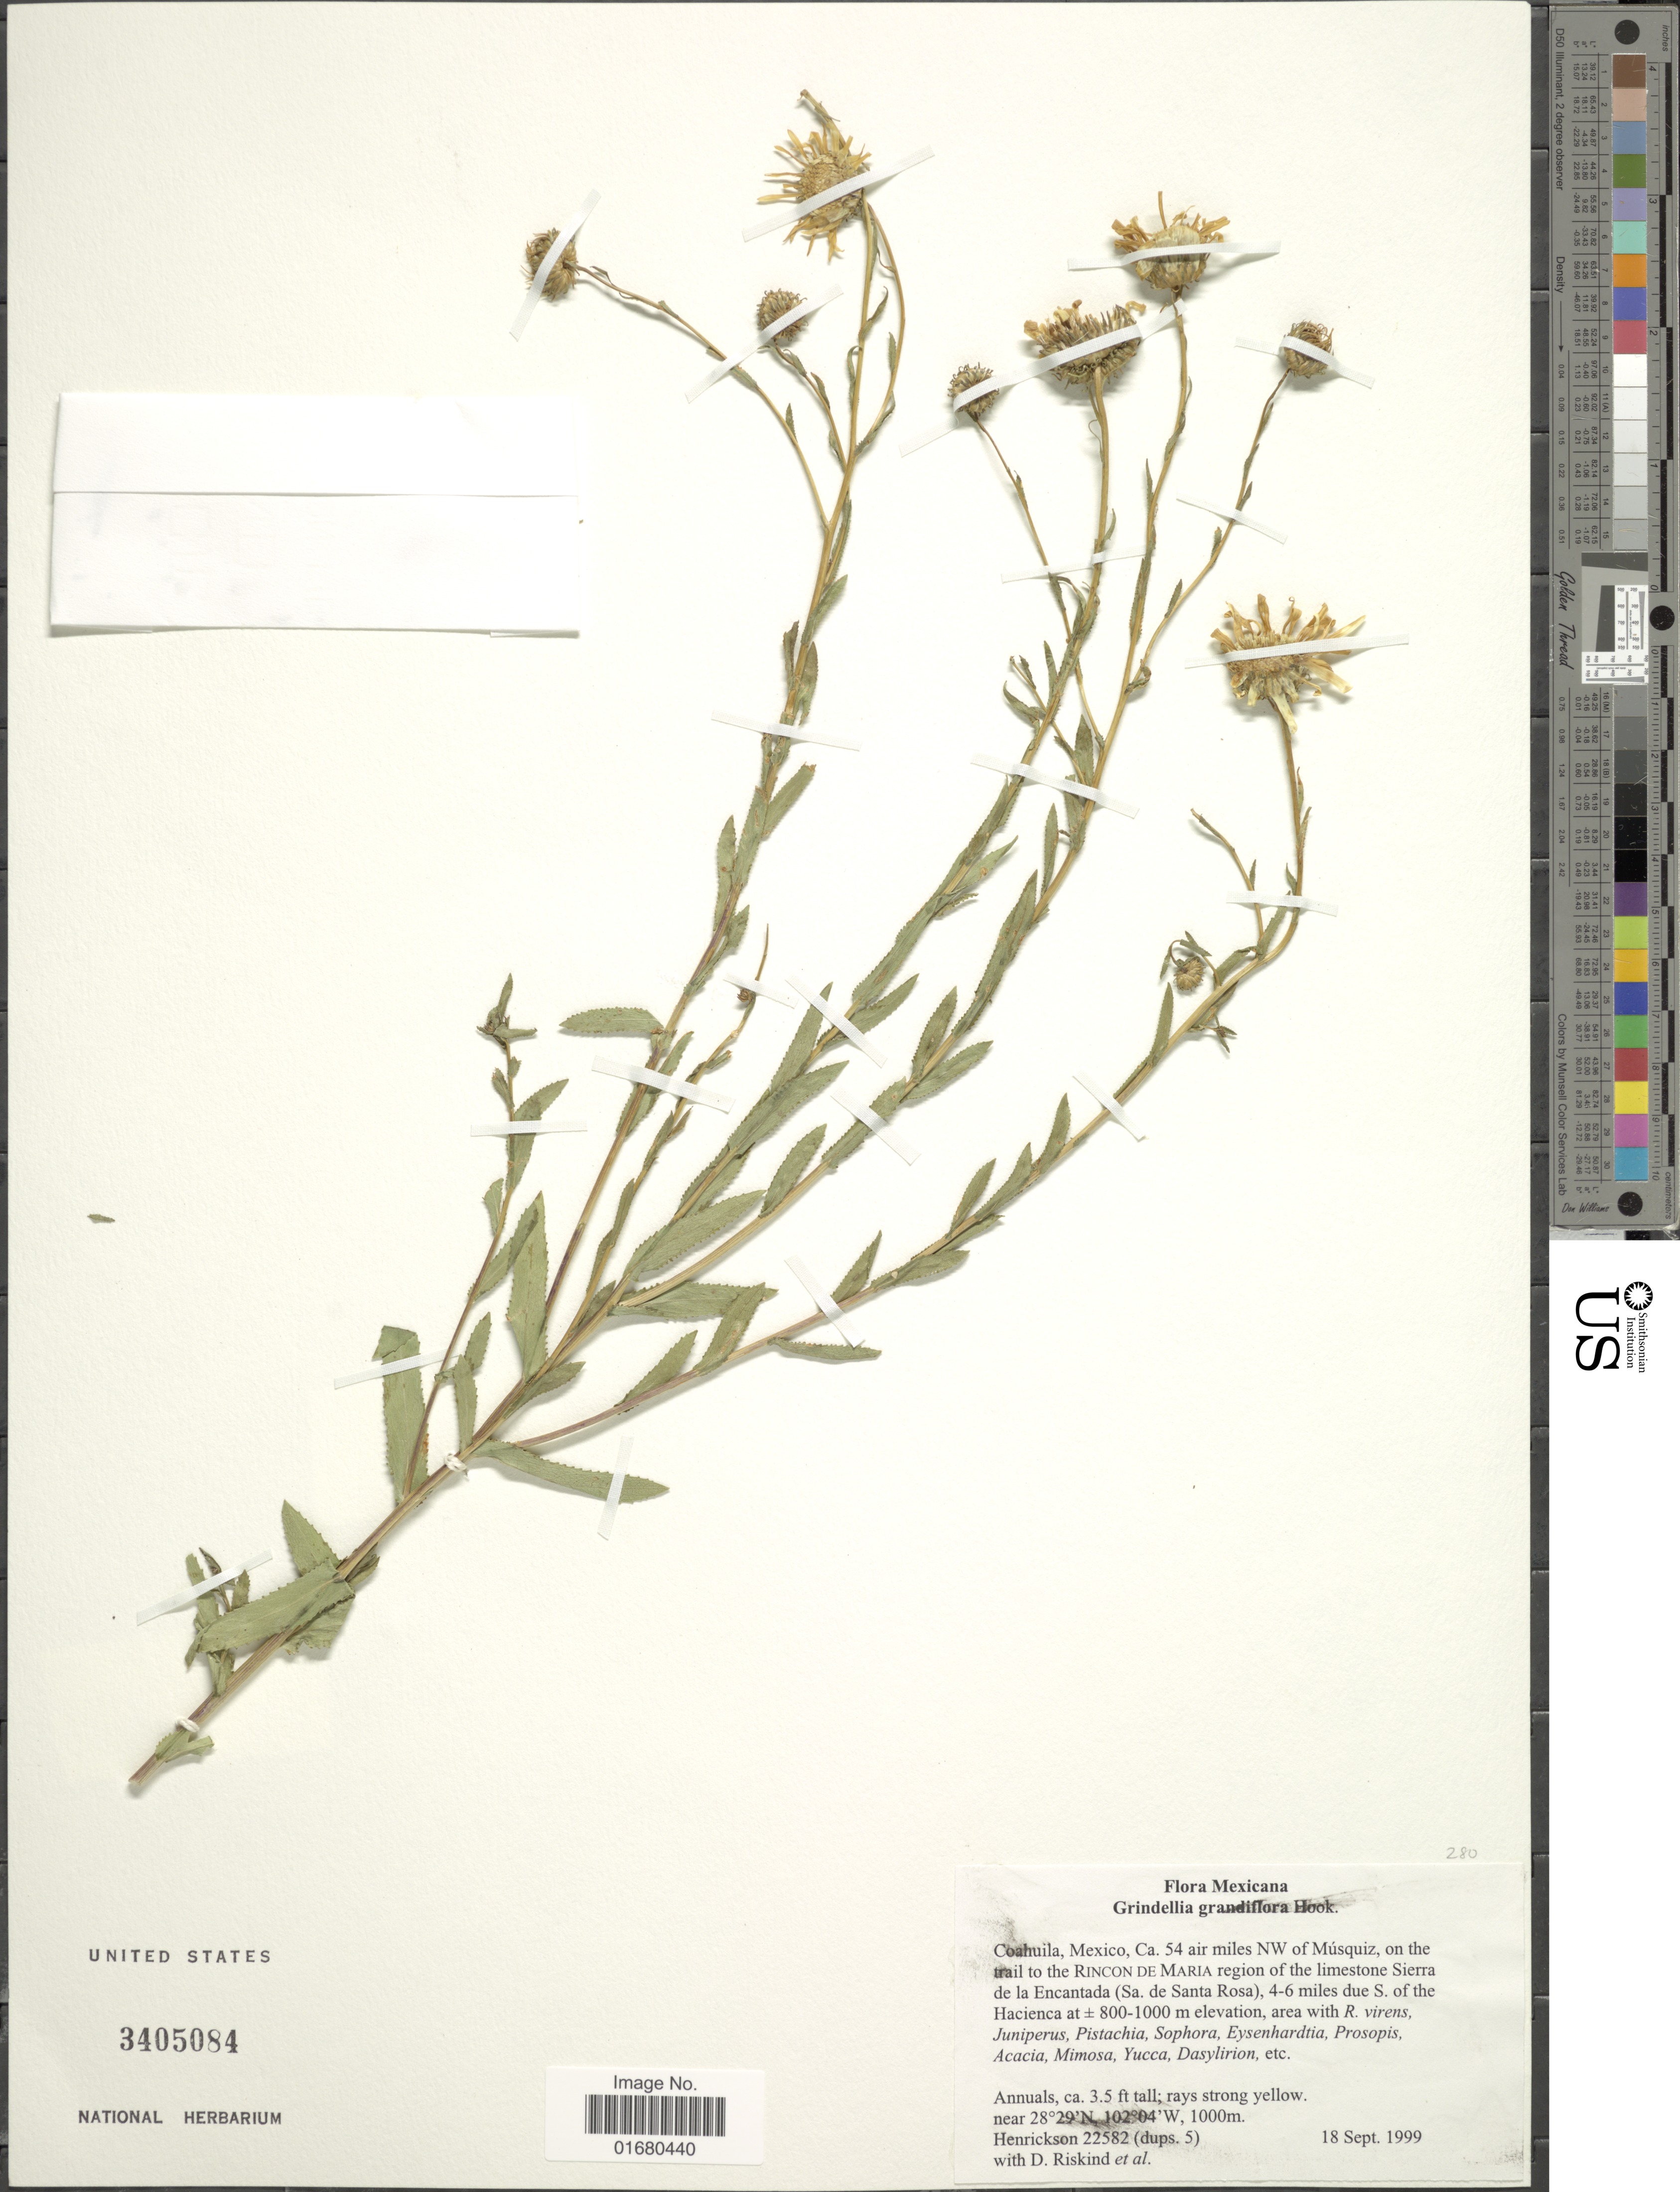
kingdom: Plantae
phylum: Tracheophyta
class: Magnoliopsida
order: Asterales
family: Asteraceae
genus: Grindelia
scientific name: Grindelia grandiflora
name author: Hook.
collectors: -. Henrickson, D. Riskind & et al.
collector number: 22582(dups. 5)?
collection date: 1999-09-18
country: Mexico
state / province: Coahuila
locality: Ca. 54 air miles NW of Musquiz, on the trail to the Rincon De Maria region of limestones Sierra de la Encantada (Sa. de Santa Rosa), 4-6 miles due S. of the Haciena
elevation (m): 800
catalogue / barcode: US 3405084